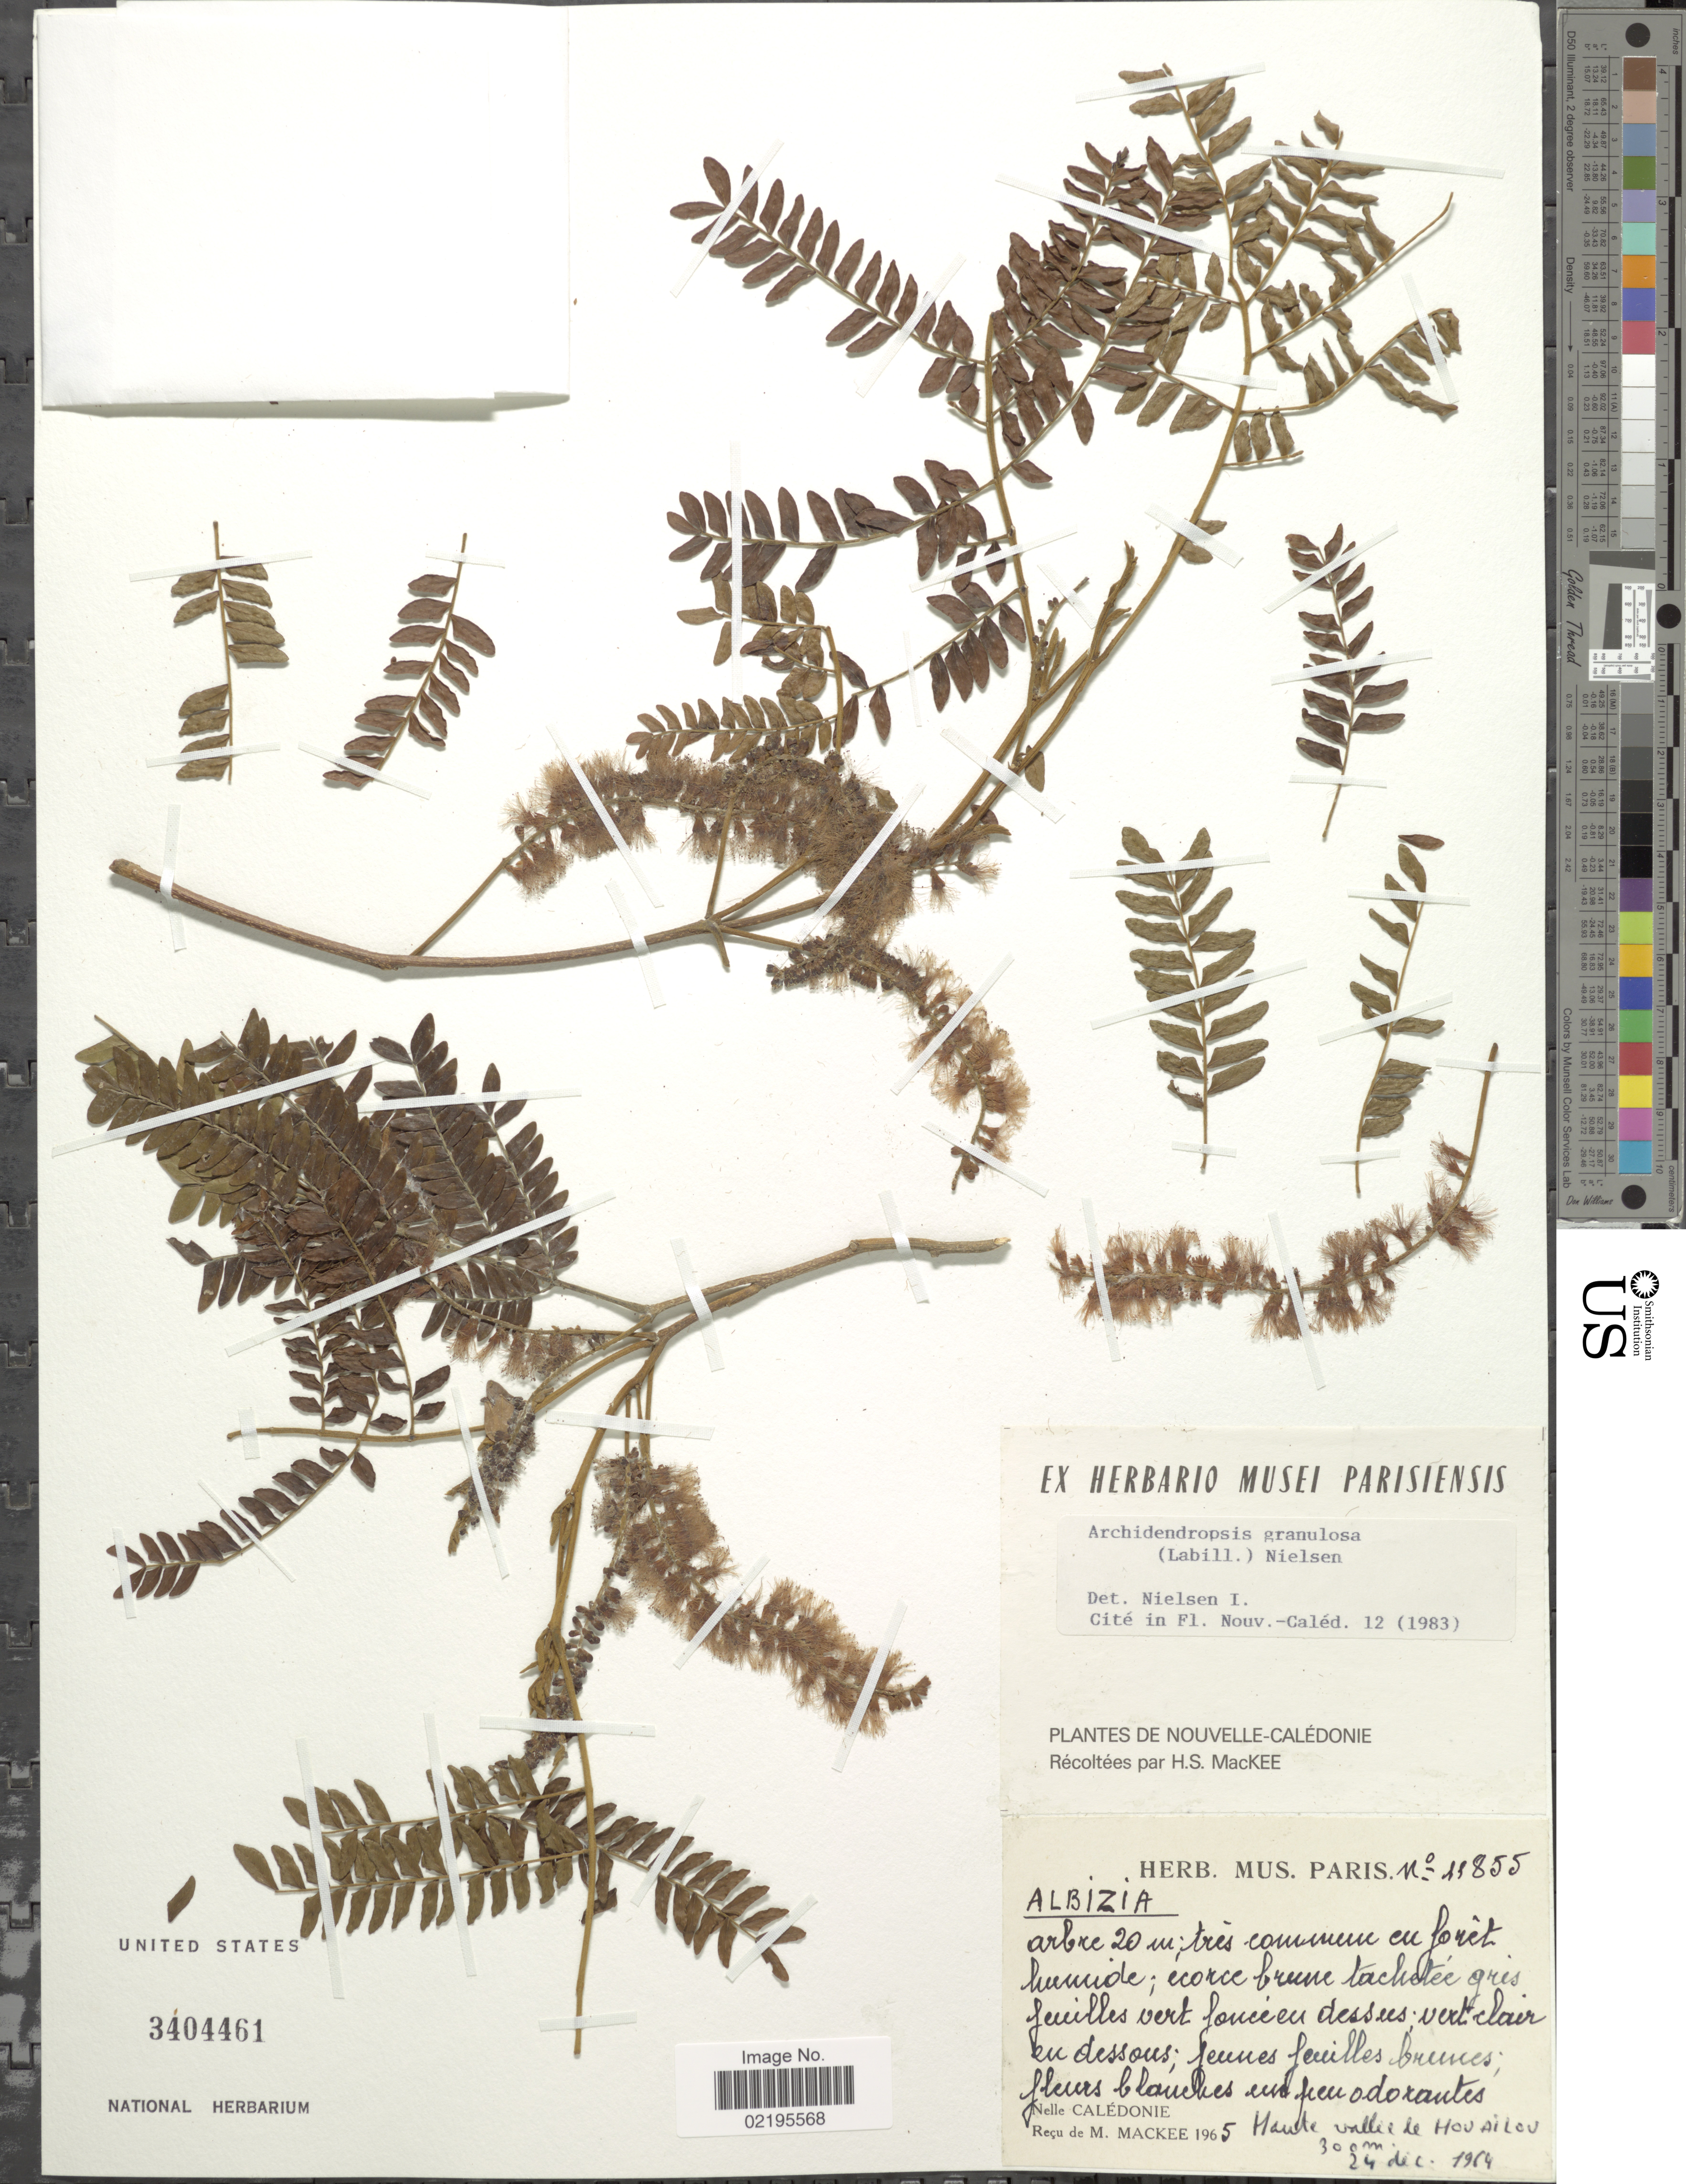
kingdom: Plantae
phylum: Tracheophyta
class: Magnoliopsida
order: Fabales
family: Fabaceae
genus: Archidendropsis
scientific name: Archidendropsis granulosa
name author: (Labill.) I.C. Nielsen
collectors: M. Mackee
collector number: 11855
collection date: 1964-12-24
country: New Caledonia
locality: Nelle Caledonia, Haute valle de Hovailes [interpreted]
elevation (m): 300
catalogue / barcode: US 3404461